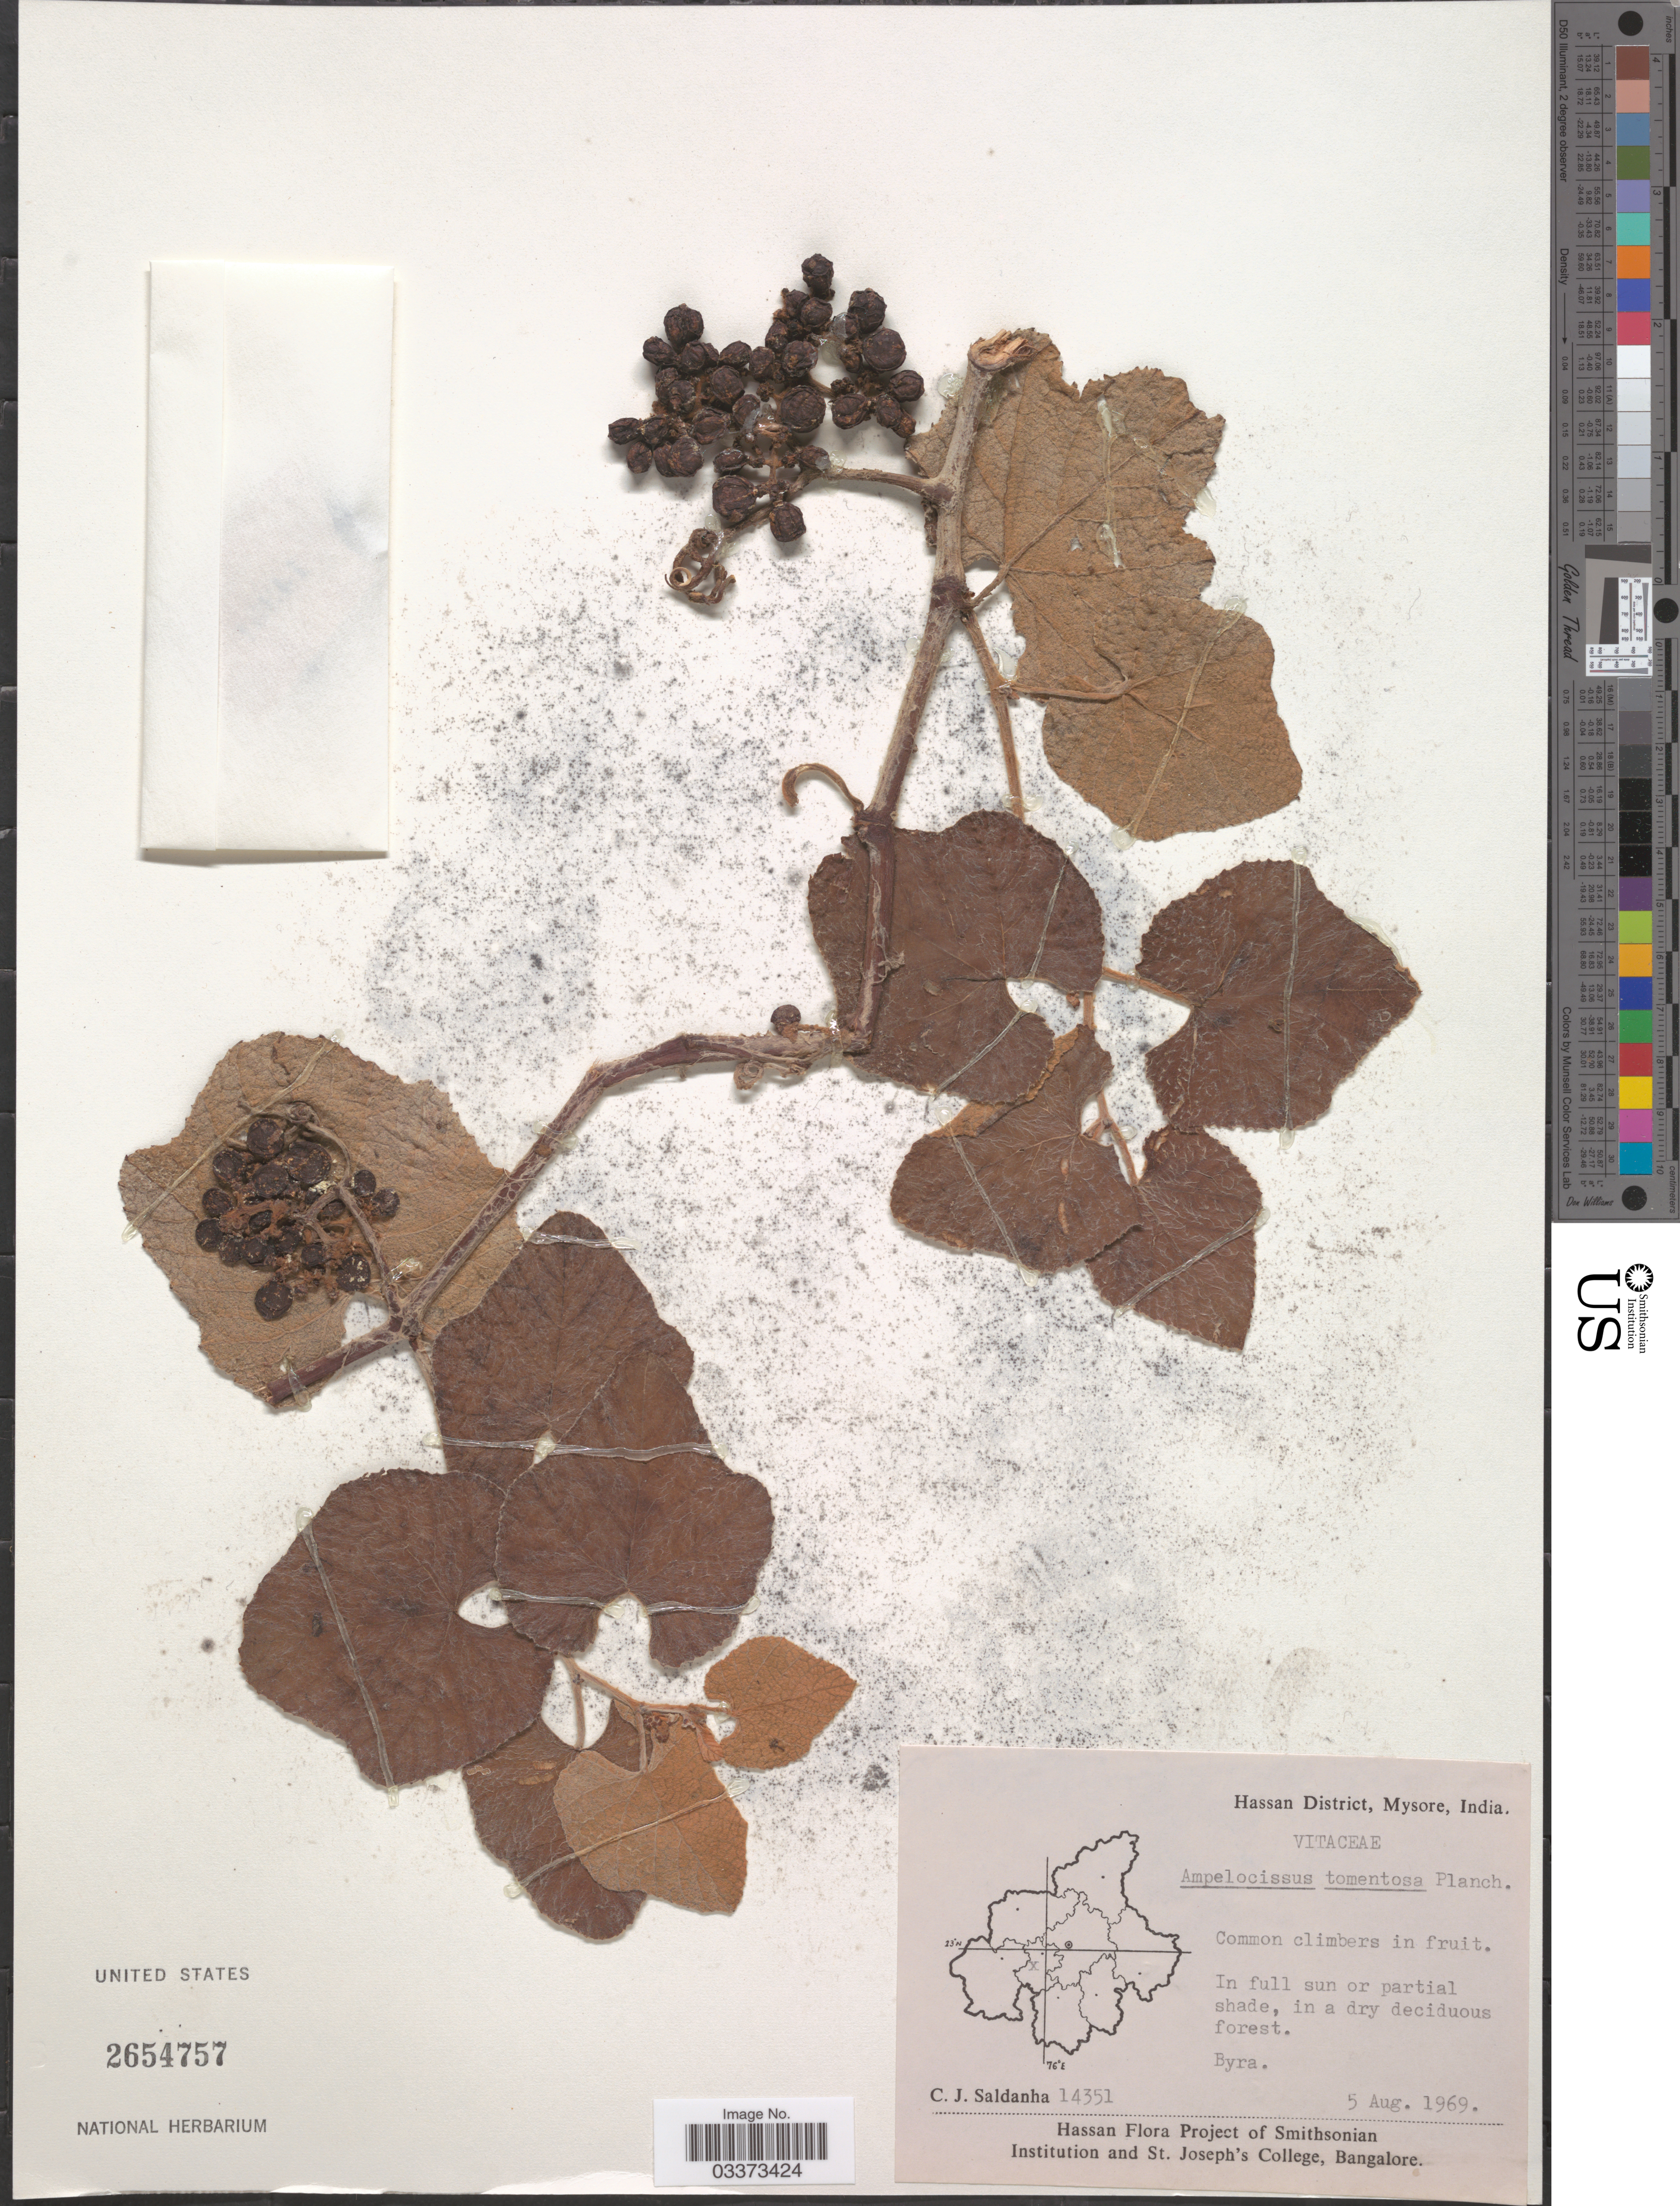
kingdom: Plantae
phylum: Tracheophyta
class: Magnoliopsida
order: Vitales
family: Vitaceae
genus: Ampelocissus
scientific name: Ampelocissus tomentosa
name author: (Roth in Schult.) Planch.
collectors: C. J. Saldanha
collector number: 14351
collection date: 1969-08-05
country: India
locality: Hassan District, Mysore. Byra.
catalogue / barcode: US 2654757